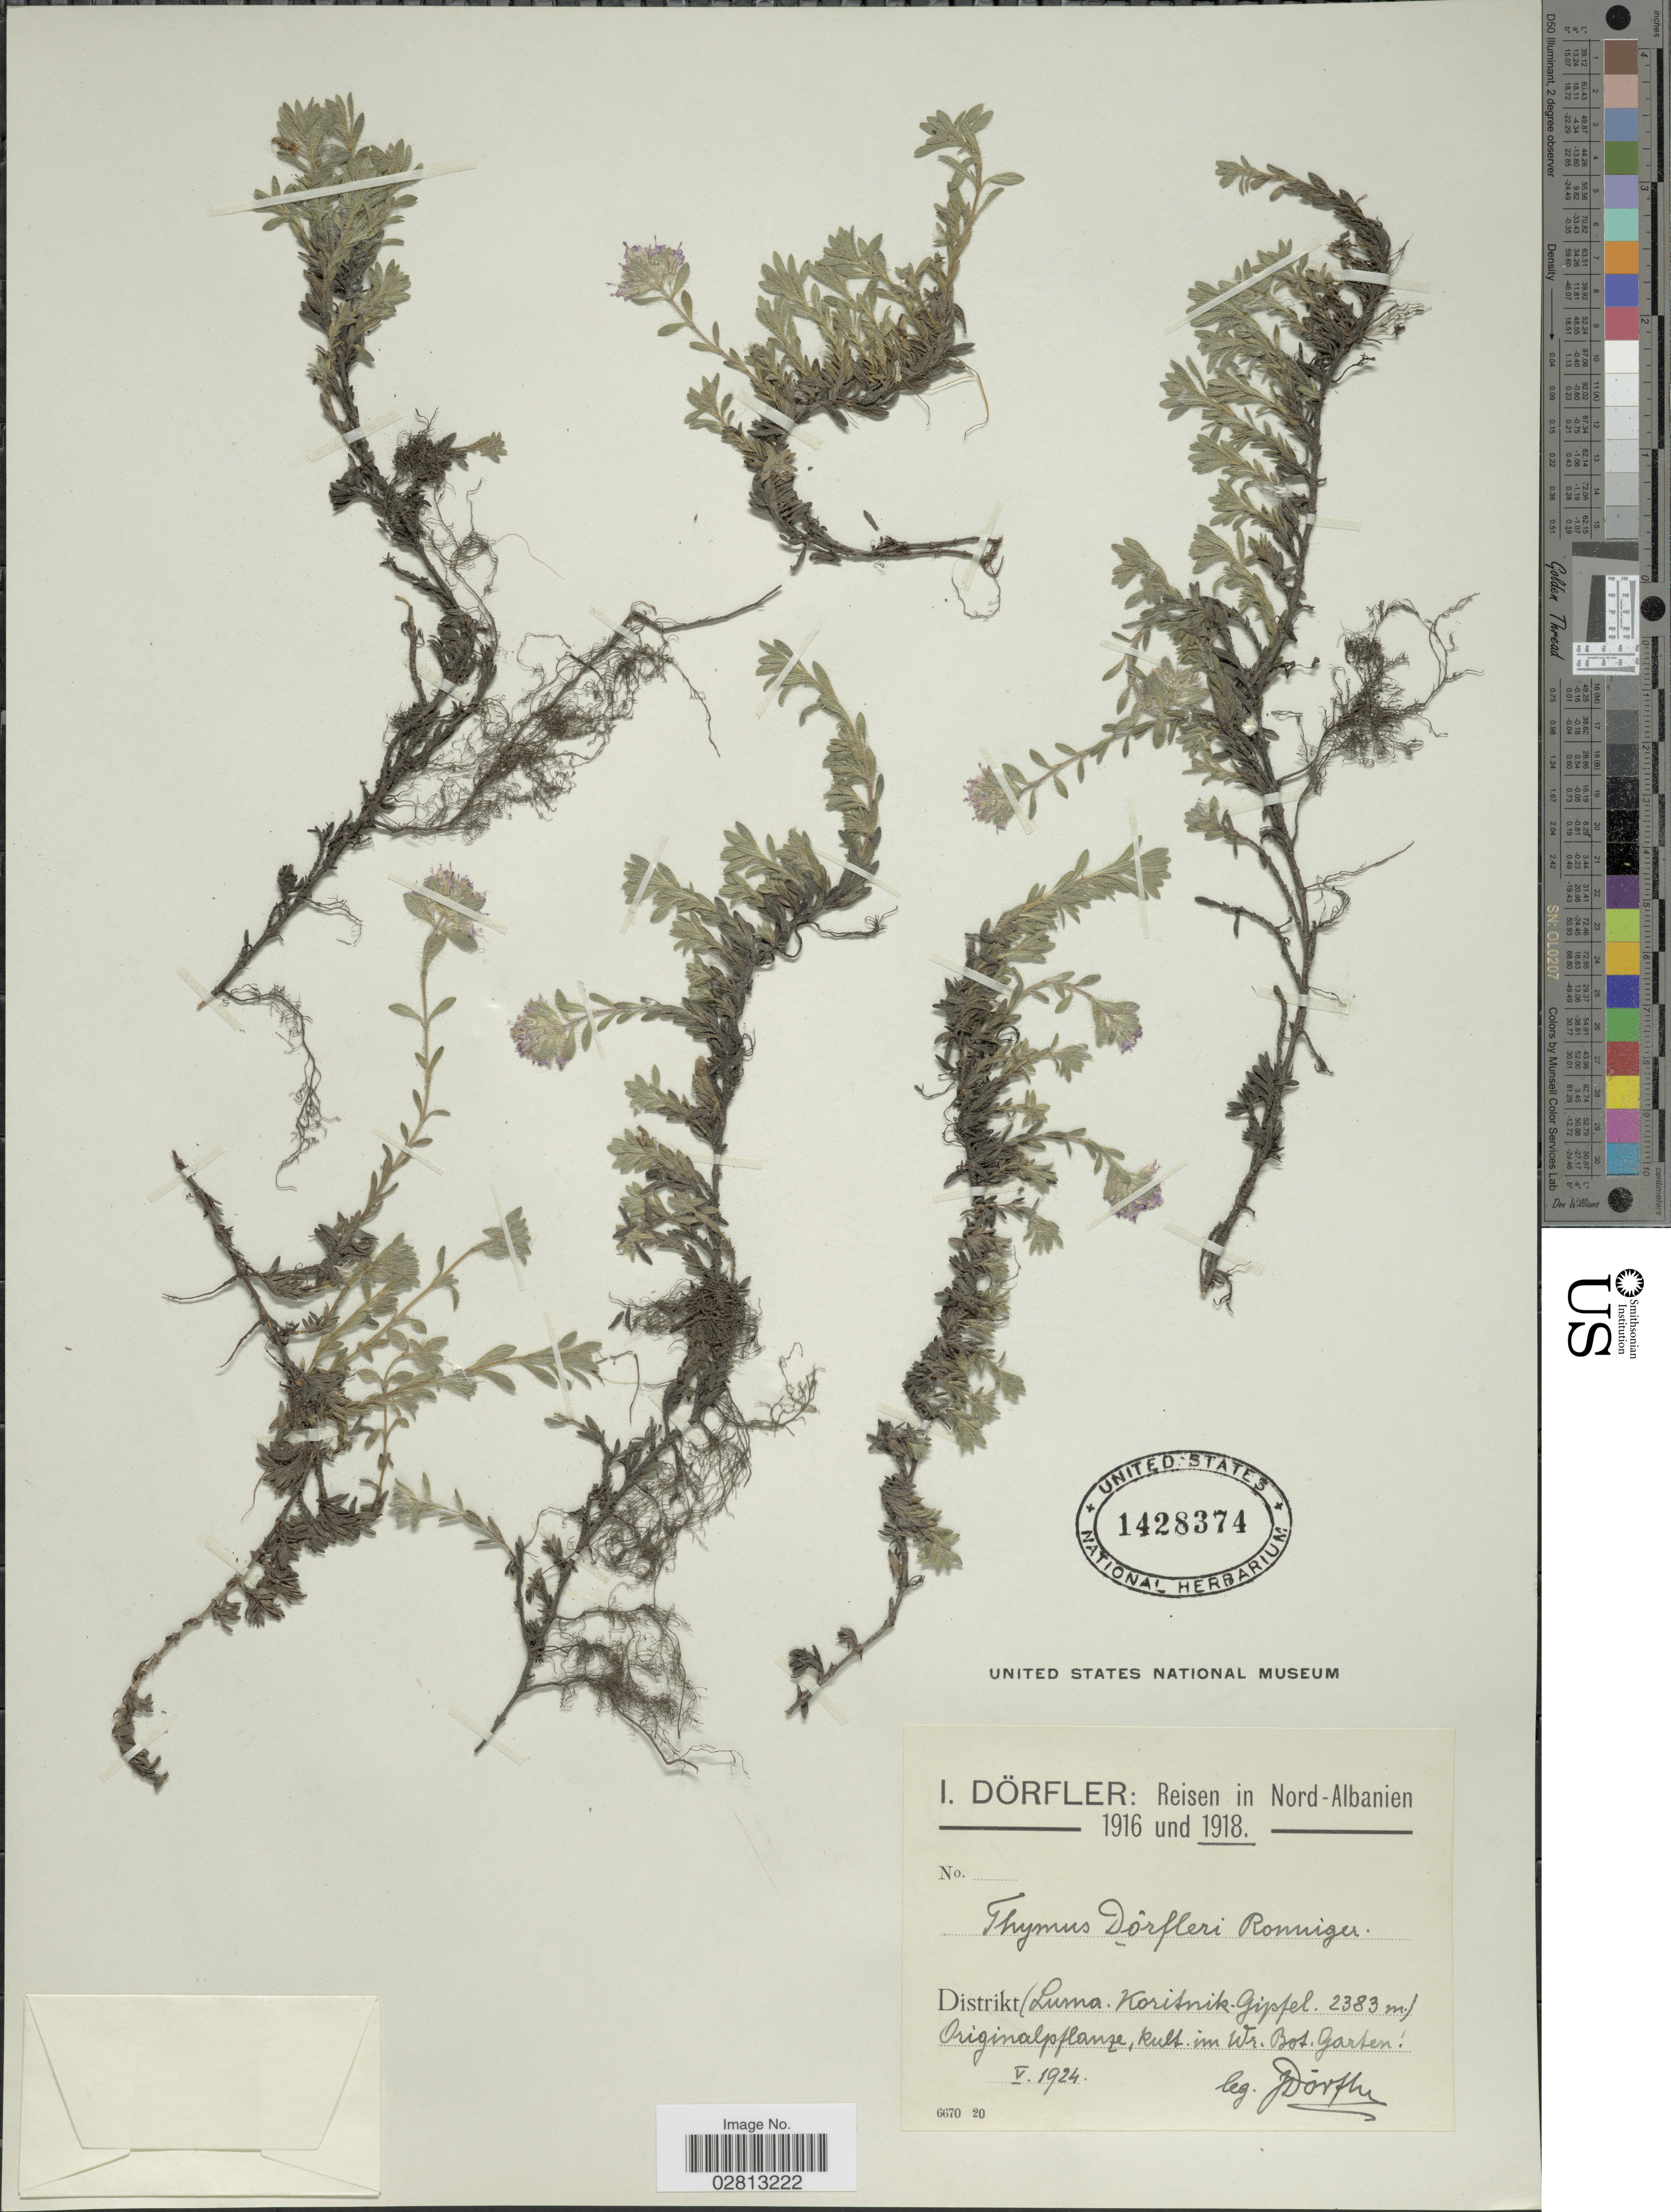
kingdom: Plantae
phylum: Tracheophyta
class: Magnoliopsida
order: Lamiales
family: Lamiaceae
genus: Thymus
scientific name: Thymus doerfleri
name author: Ronniger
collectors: I. Dörfler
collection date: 1924-05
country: Albania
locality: Nord-Albanien, Distrikt Luma, Korisnik Gipfel.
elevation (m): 2383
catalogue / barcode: US 1428374